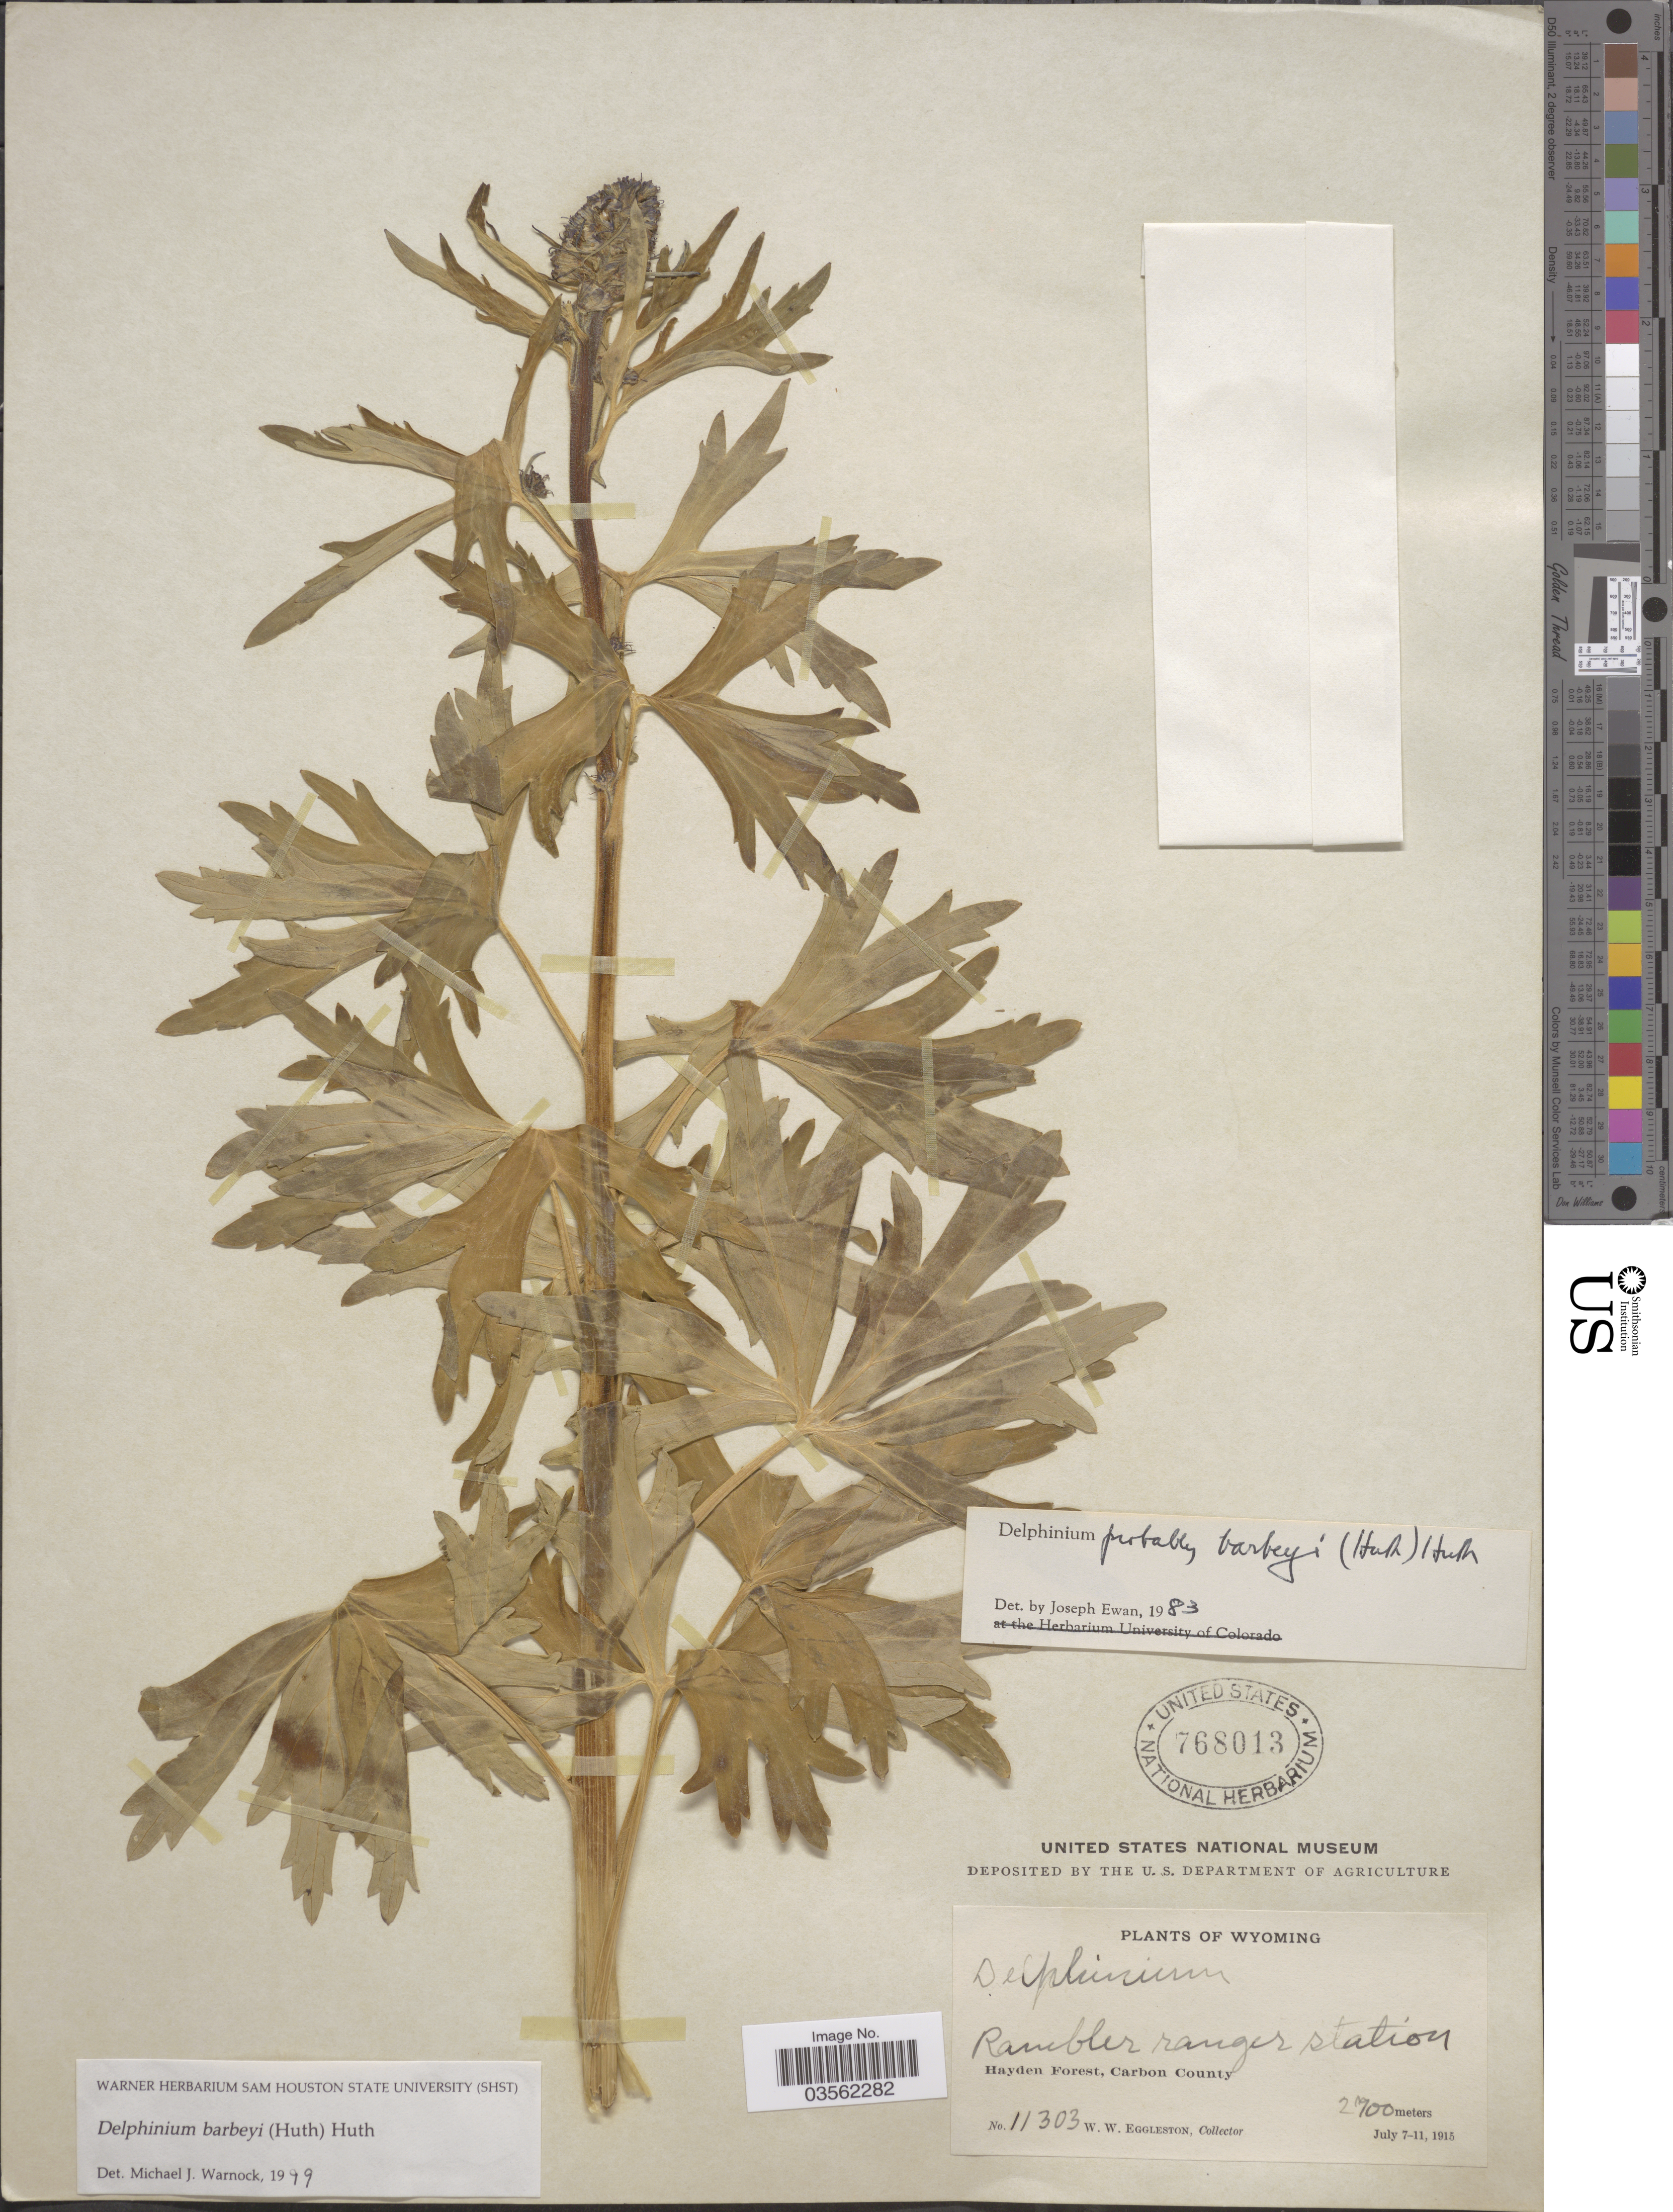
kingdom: Plantae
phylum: Tracheophyta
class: Magnoliopsida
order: Ranunculales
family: Ranunculaceae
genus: Delphinium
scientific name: Delphinium barbeyi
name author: (Huth) Huth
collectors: W. W. Eggleston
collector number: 11303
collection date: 1915-07-07/1915-07-11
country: United States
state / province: Wyoming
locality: Rambler ranger station. Hayden Forest, Carbon County.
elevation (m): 2700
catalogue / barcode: US 768013